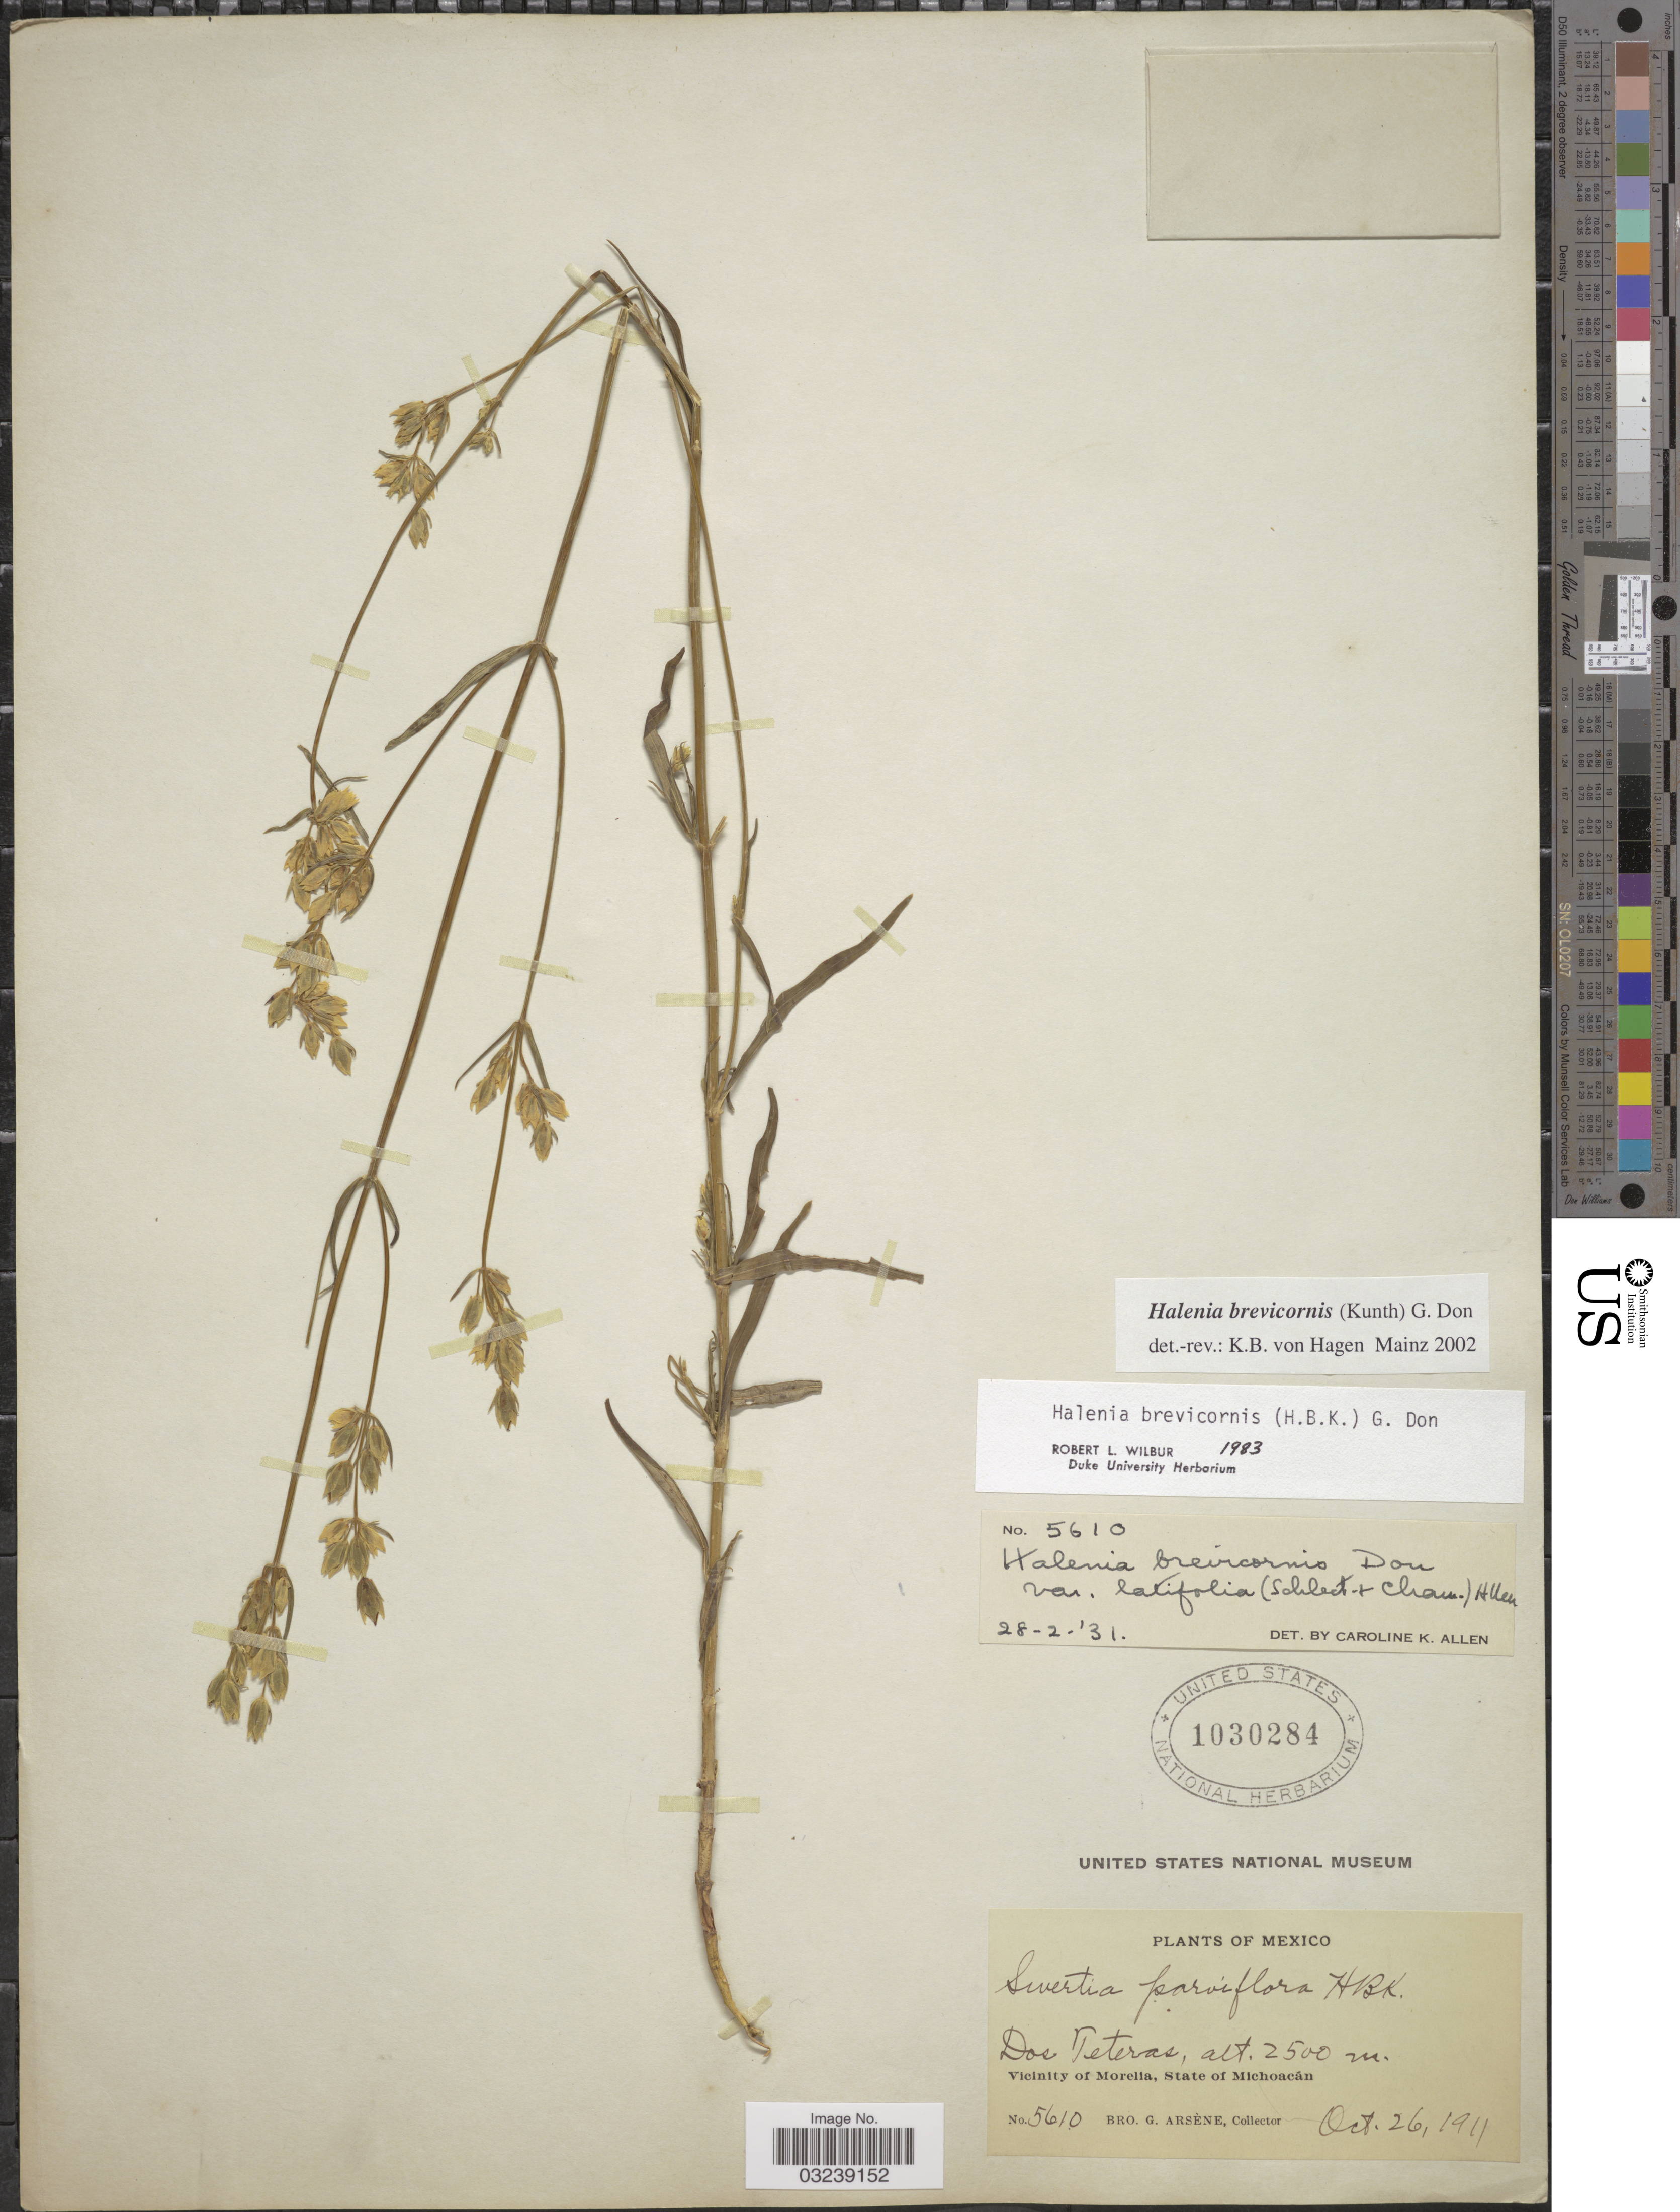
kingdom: Plantae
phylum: Tracheophyta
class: Magnoliopsida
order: Gentianales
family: Gentianaceae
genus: Halenia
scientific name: Halenia brevicornis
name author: (Kunth) G. Don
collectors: Bro. G. Arsène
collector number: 5610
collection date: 1911-10-26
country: Mexico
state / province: Michoacán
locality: Dos Teteras. Vicinity of Morelia.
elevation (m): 2500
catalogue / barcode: US 1030284